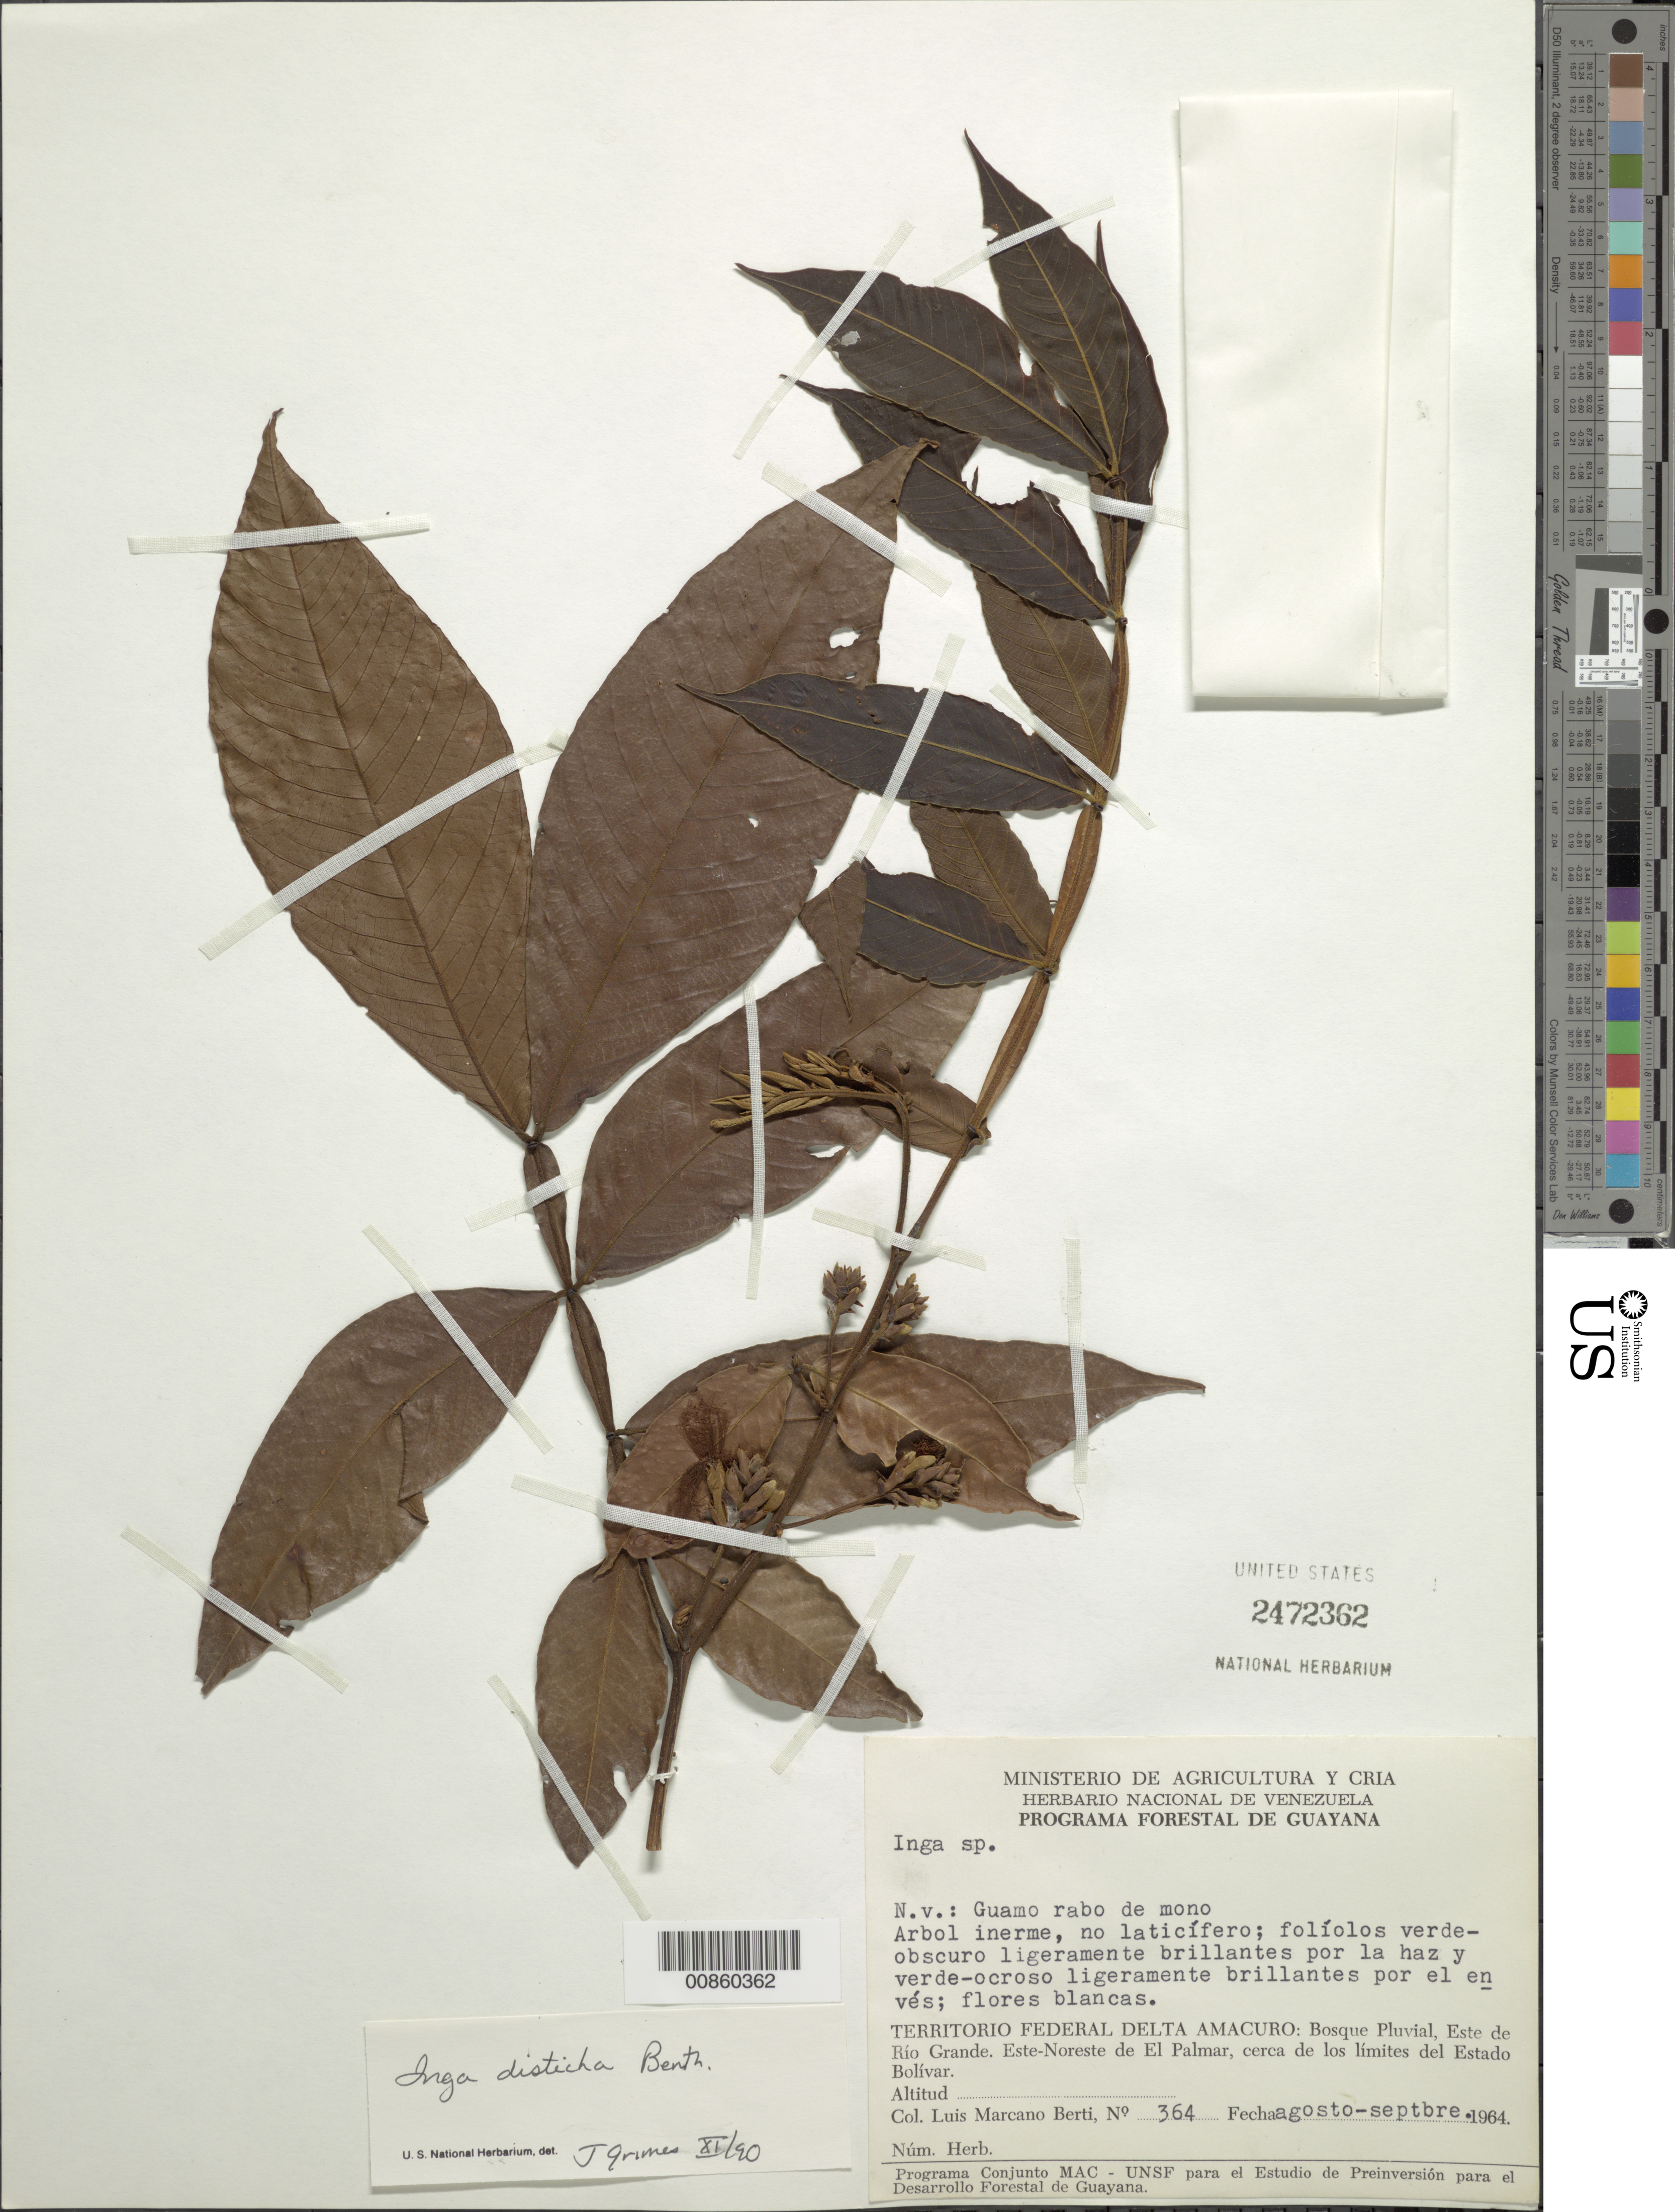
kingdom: Plantae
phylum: Tracheophyta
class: Magnoliopsida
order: Fabales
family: Fabaceae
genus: Inga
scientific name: Inga disticha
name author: Benth.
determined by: Grimes, J.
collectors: L. Marcano-Berti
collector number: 364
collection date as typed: Aug-64 to Sep-64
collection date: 1964-08/1964-09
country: Venezuela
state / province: Delta Amacuro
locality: Este de Río Grande, ENE de El Palmar, cerca de los limites del Estado Bolívar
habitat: Bosque pluvial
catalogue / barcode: US 2472362